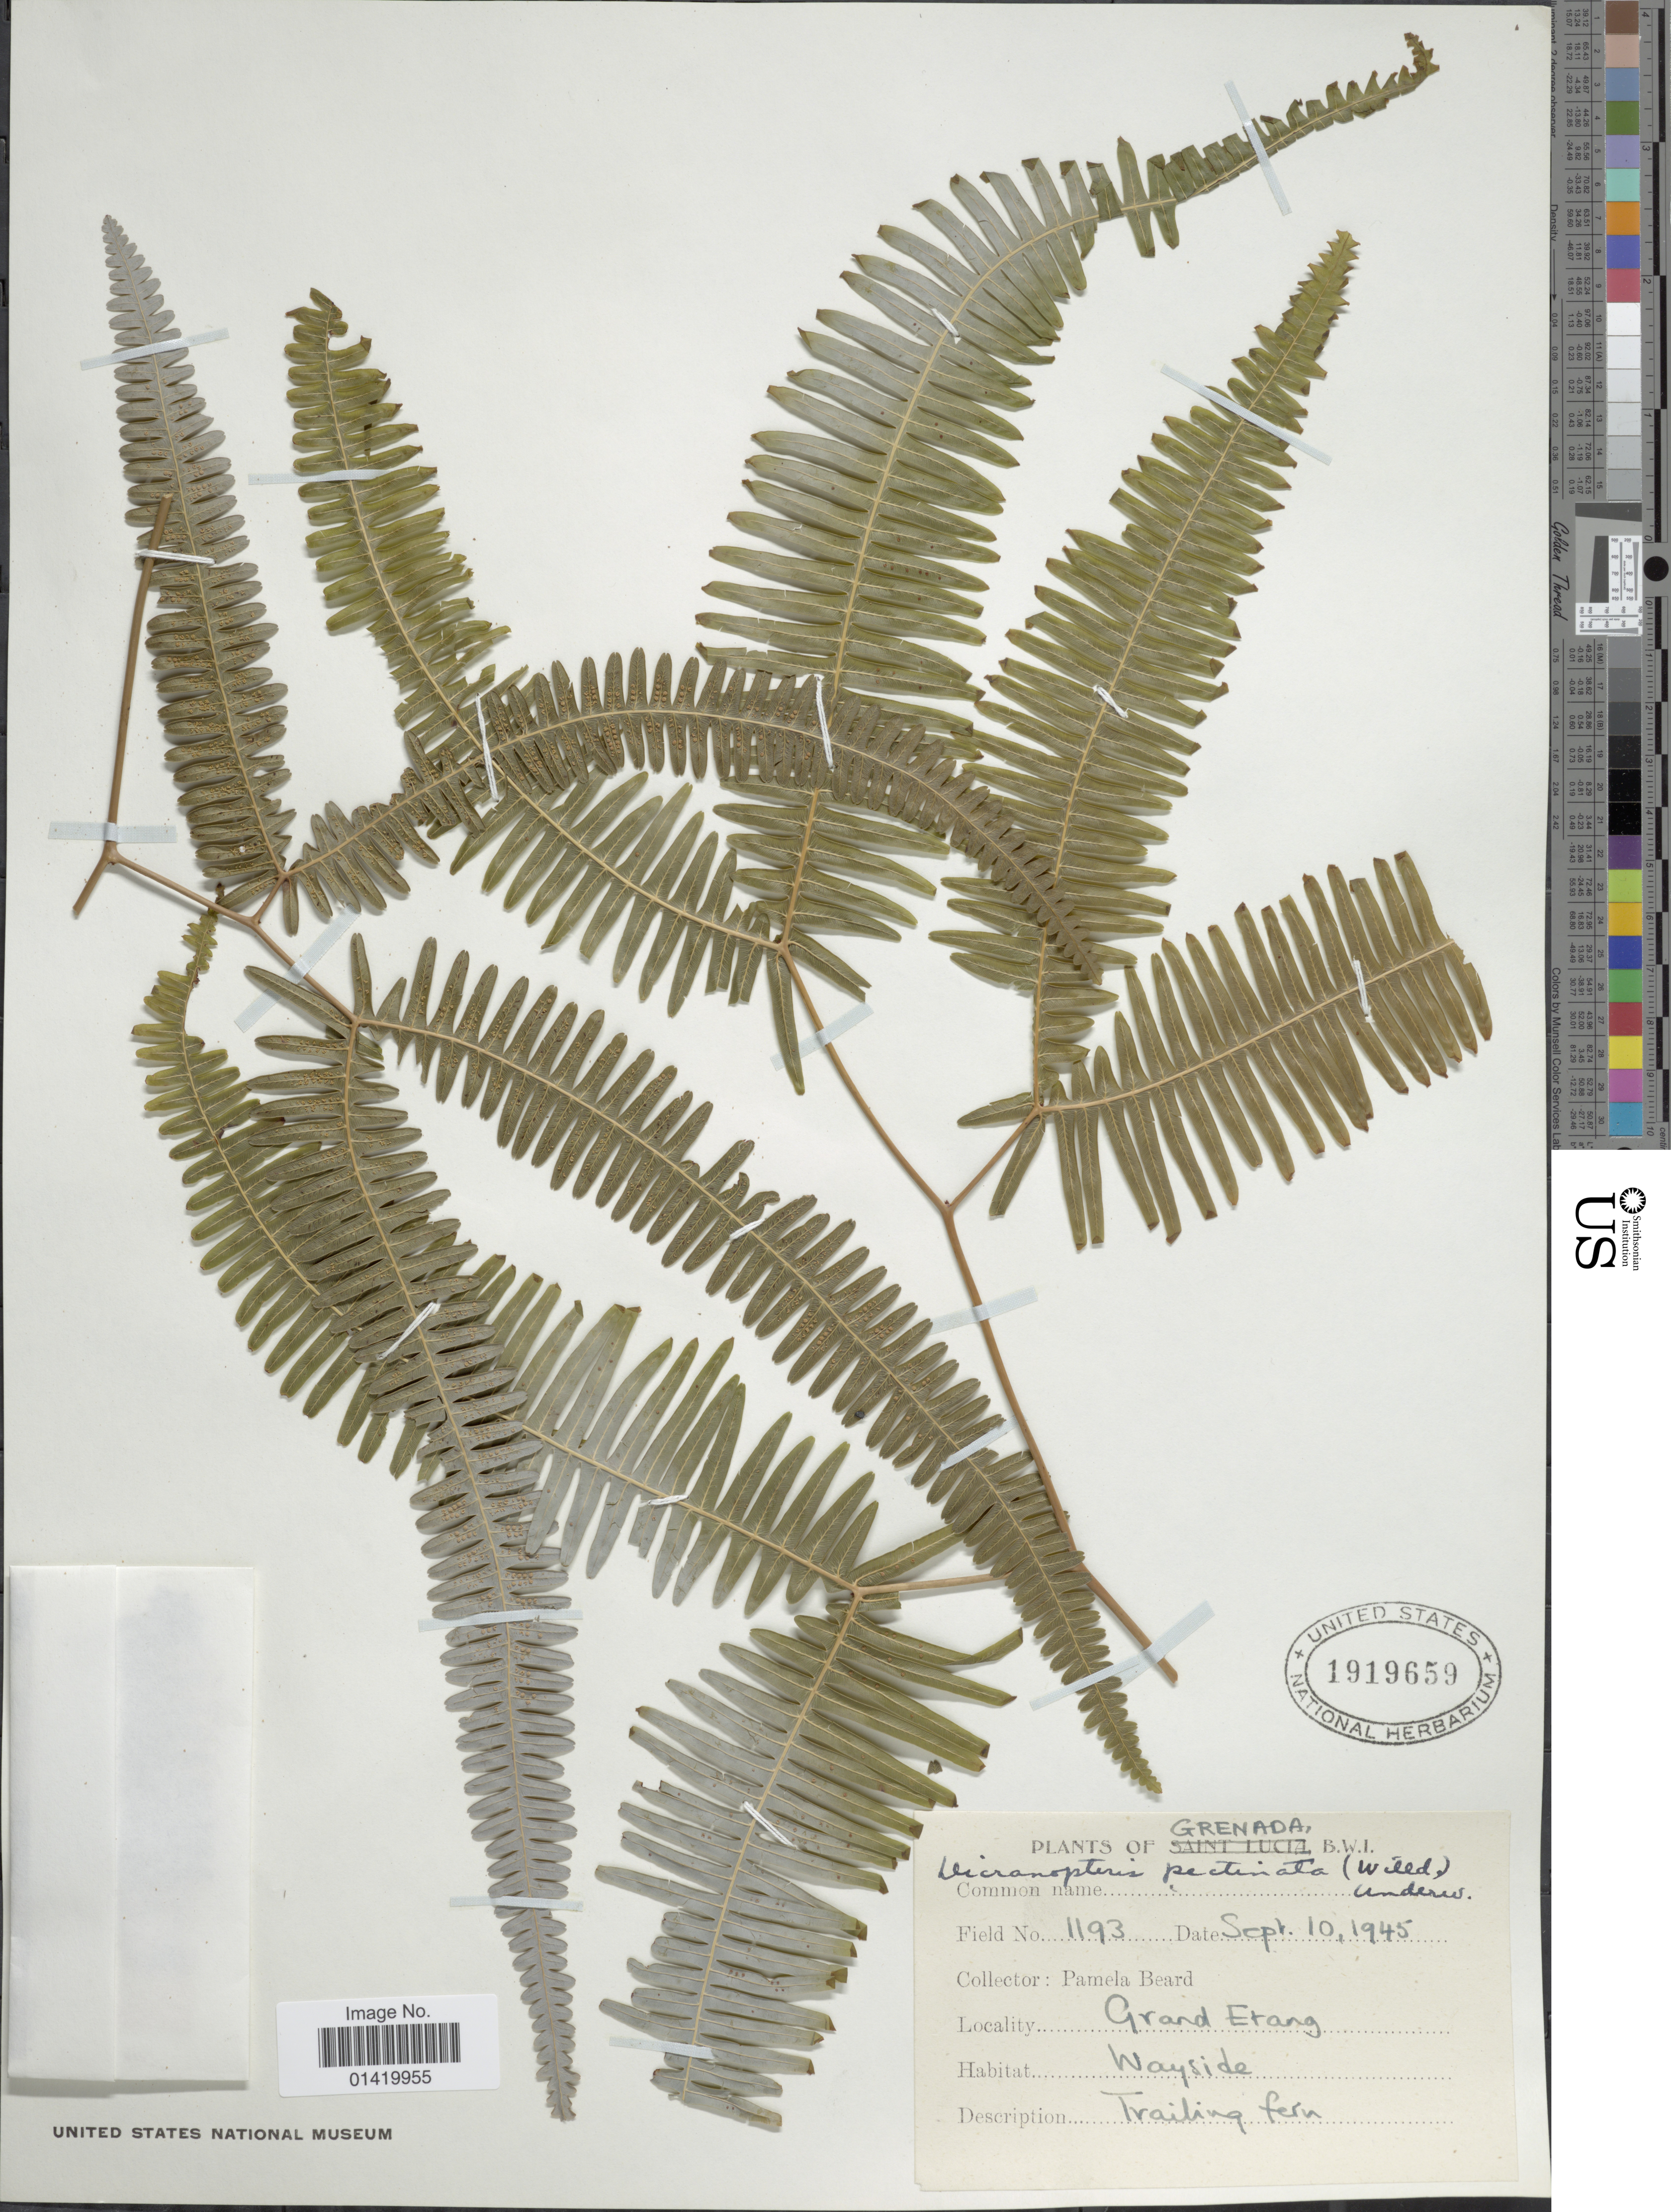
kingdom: Plantae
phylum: Tracheophyta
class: Polypodiopsida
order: Gleicheniales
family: Gleicheniaceae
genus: Gleichenella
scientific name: Gleichenella pectinata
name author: (Willd.) Ching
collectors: P. Beard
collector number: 1193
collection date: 1945-09-10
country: Grenada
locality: Grand Etang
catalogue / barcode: US 1919659